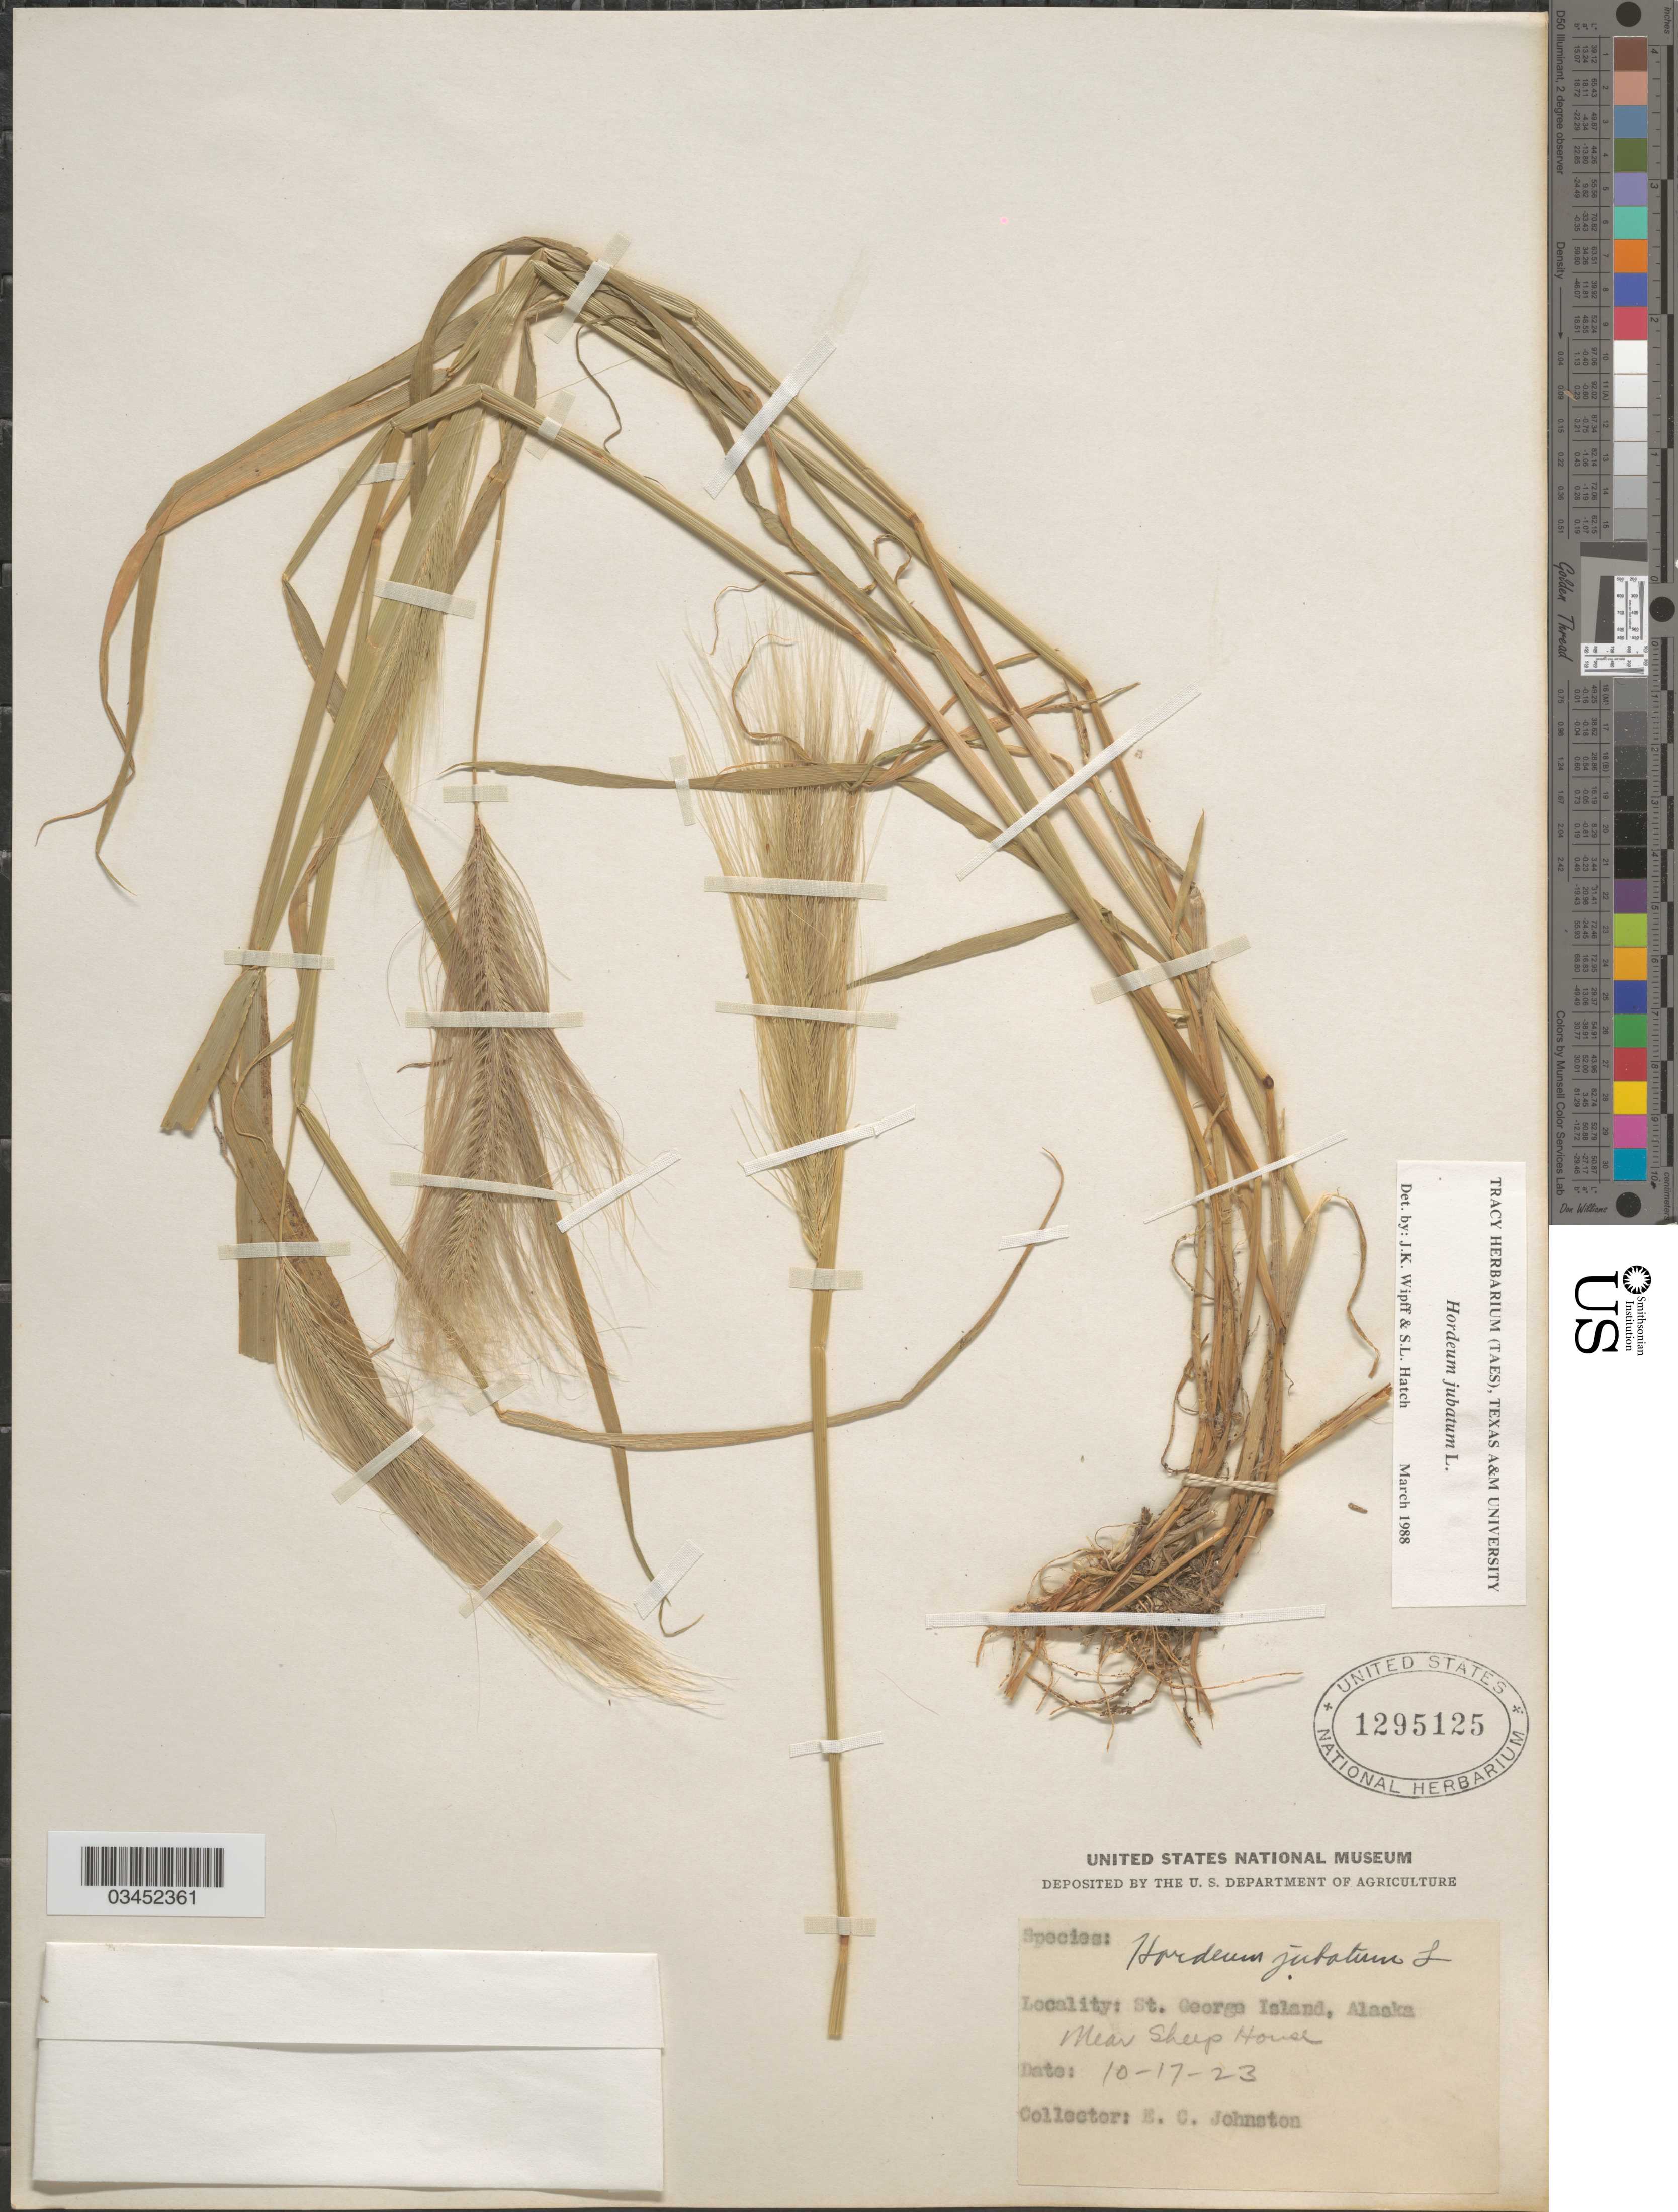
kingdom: Plantae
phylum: Tracheophyta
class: Liliopsida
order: Poales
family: Poaceae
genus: Hordeum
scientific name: Hordeum jubatum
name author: L.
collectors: E. C. Johnston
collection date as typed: Transcribed d/m/y: 17/10/23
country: United States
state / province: Alaska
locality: St. George Island. Near Sheep House.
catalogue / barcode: US 1295125